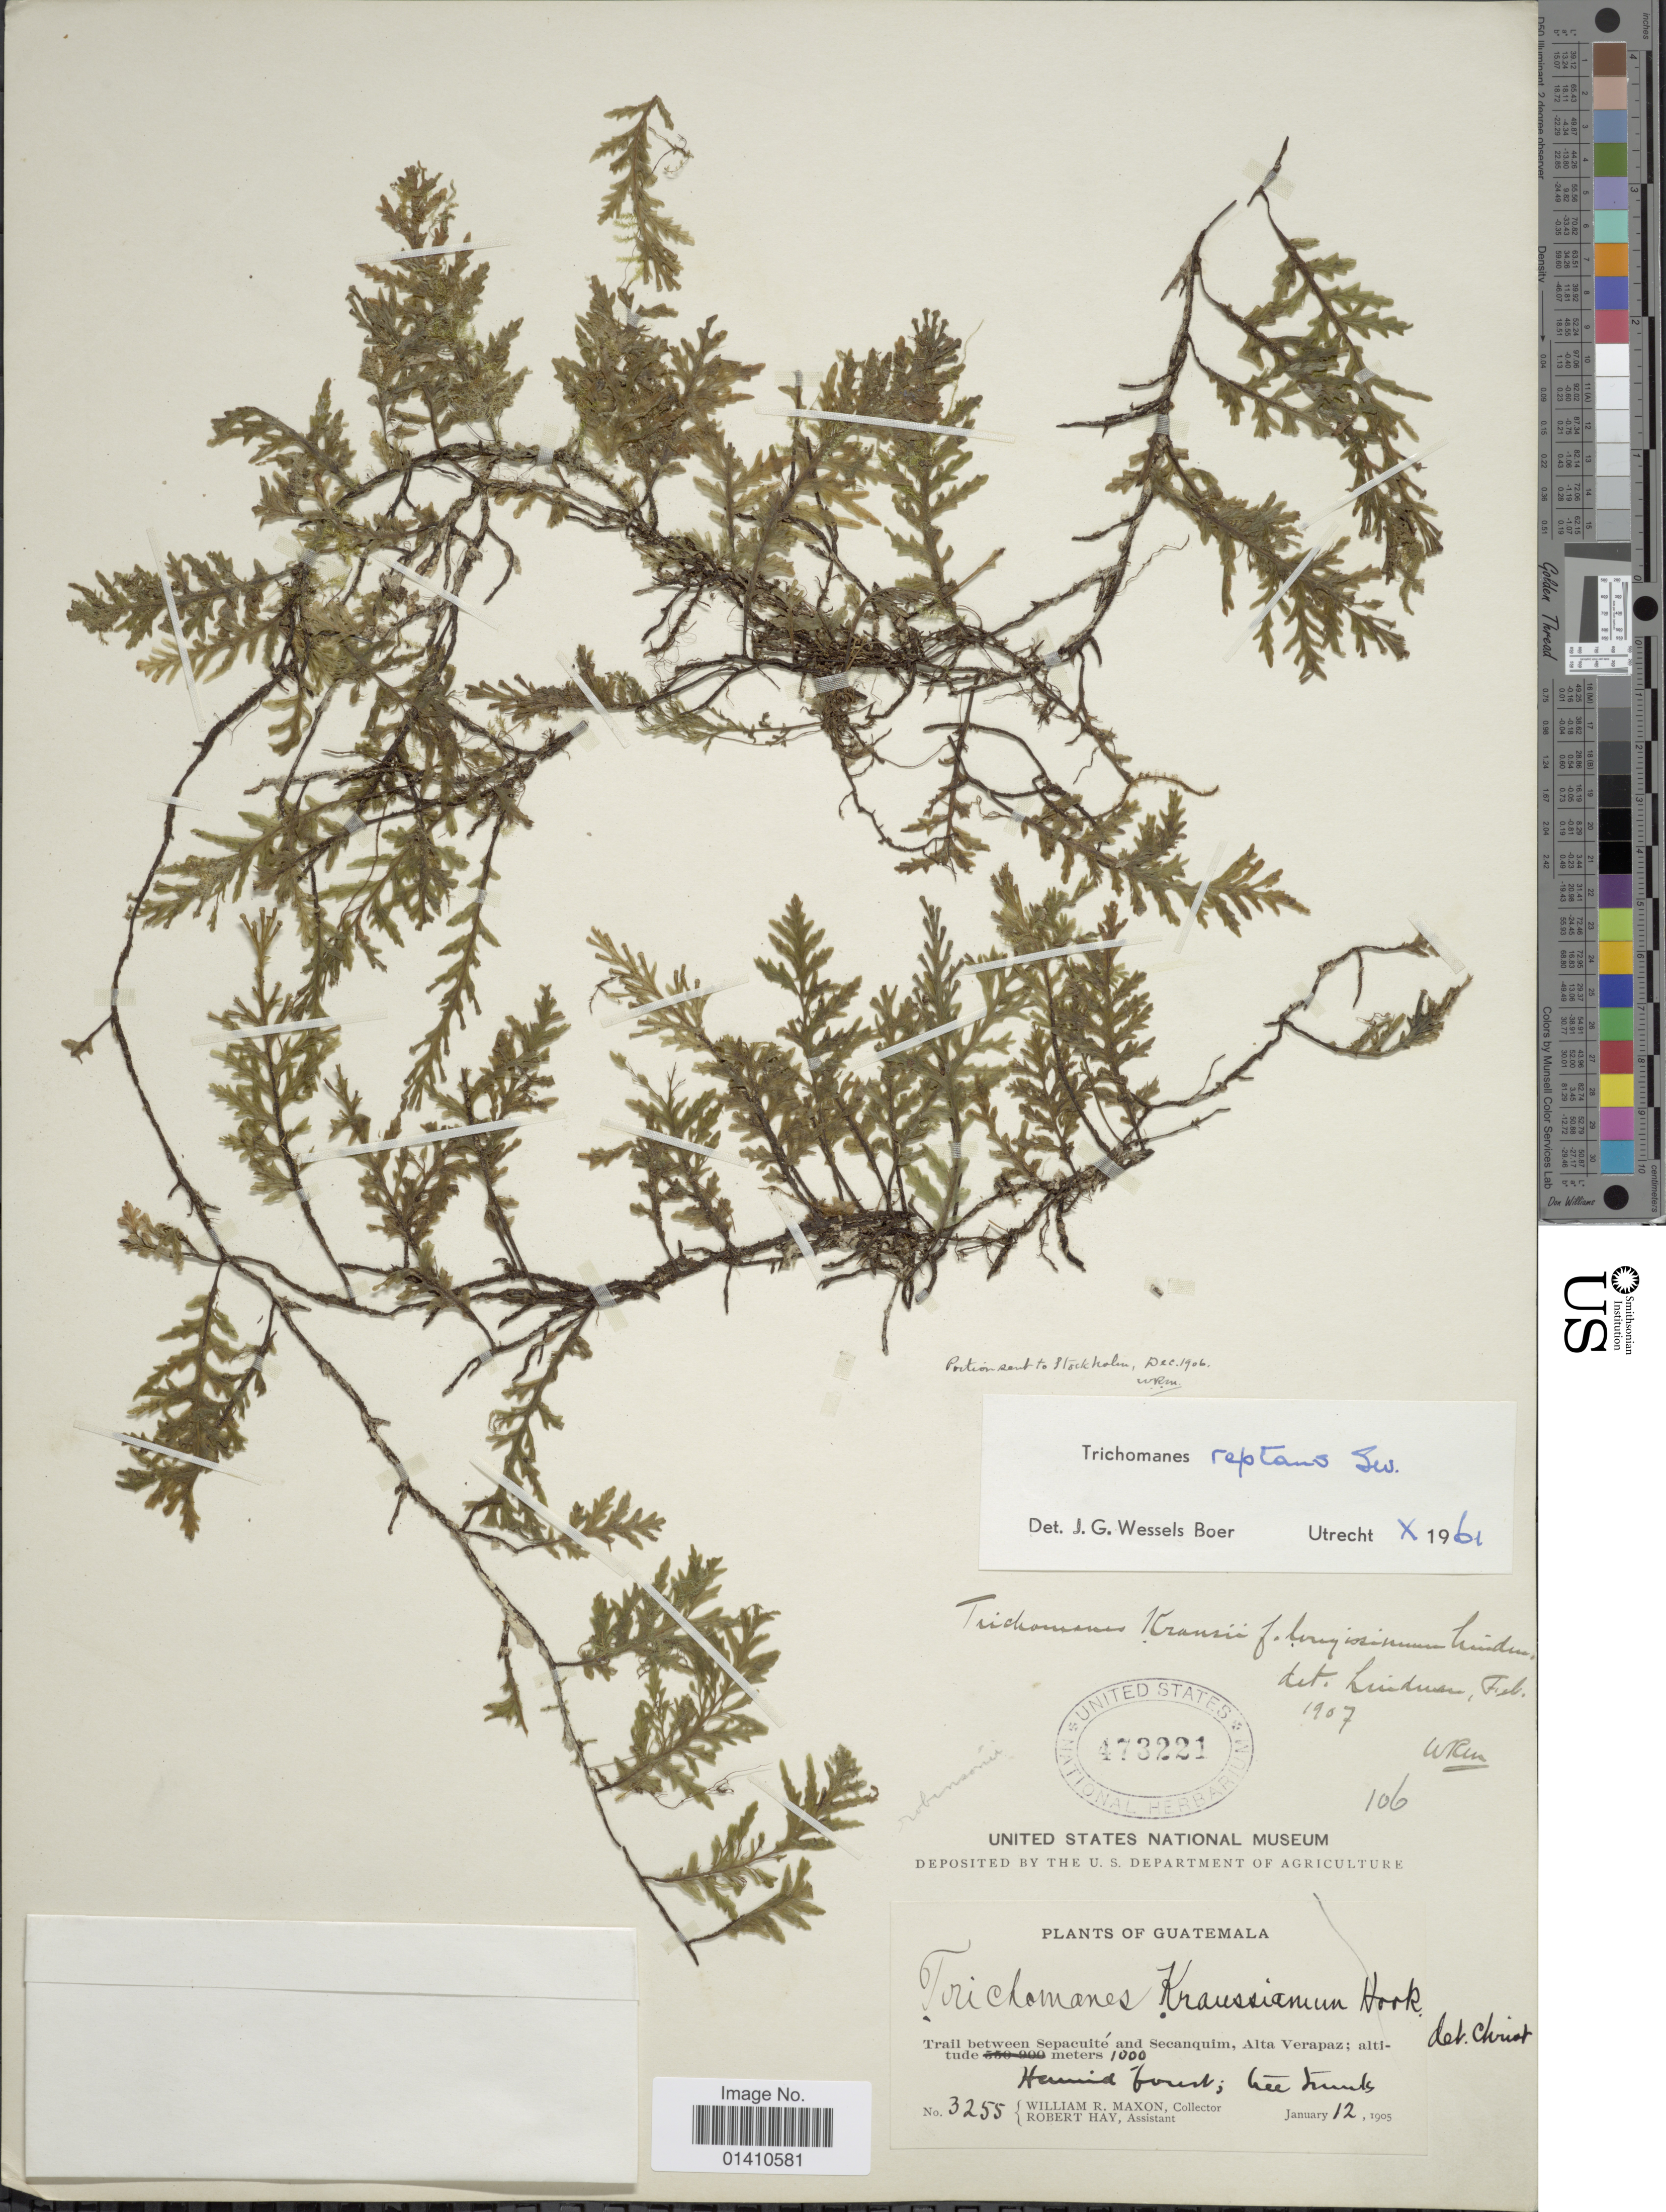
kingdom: Plantae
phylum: Tracheophyta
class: Polypodiopsida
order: Hymenophyllales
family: Hymenophyllaceae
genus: Didymoglossum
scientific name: Didymoglossum reptans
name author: (Sw.) C. Presl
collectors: W. R. Maxon & R. H. Hay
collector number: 3255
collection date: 1905-01-12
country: Guatemala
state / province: Alta Verapaz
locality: Trail between Sepacuite and Secanquim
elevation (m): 1000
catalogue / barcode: US 473221